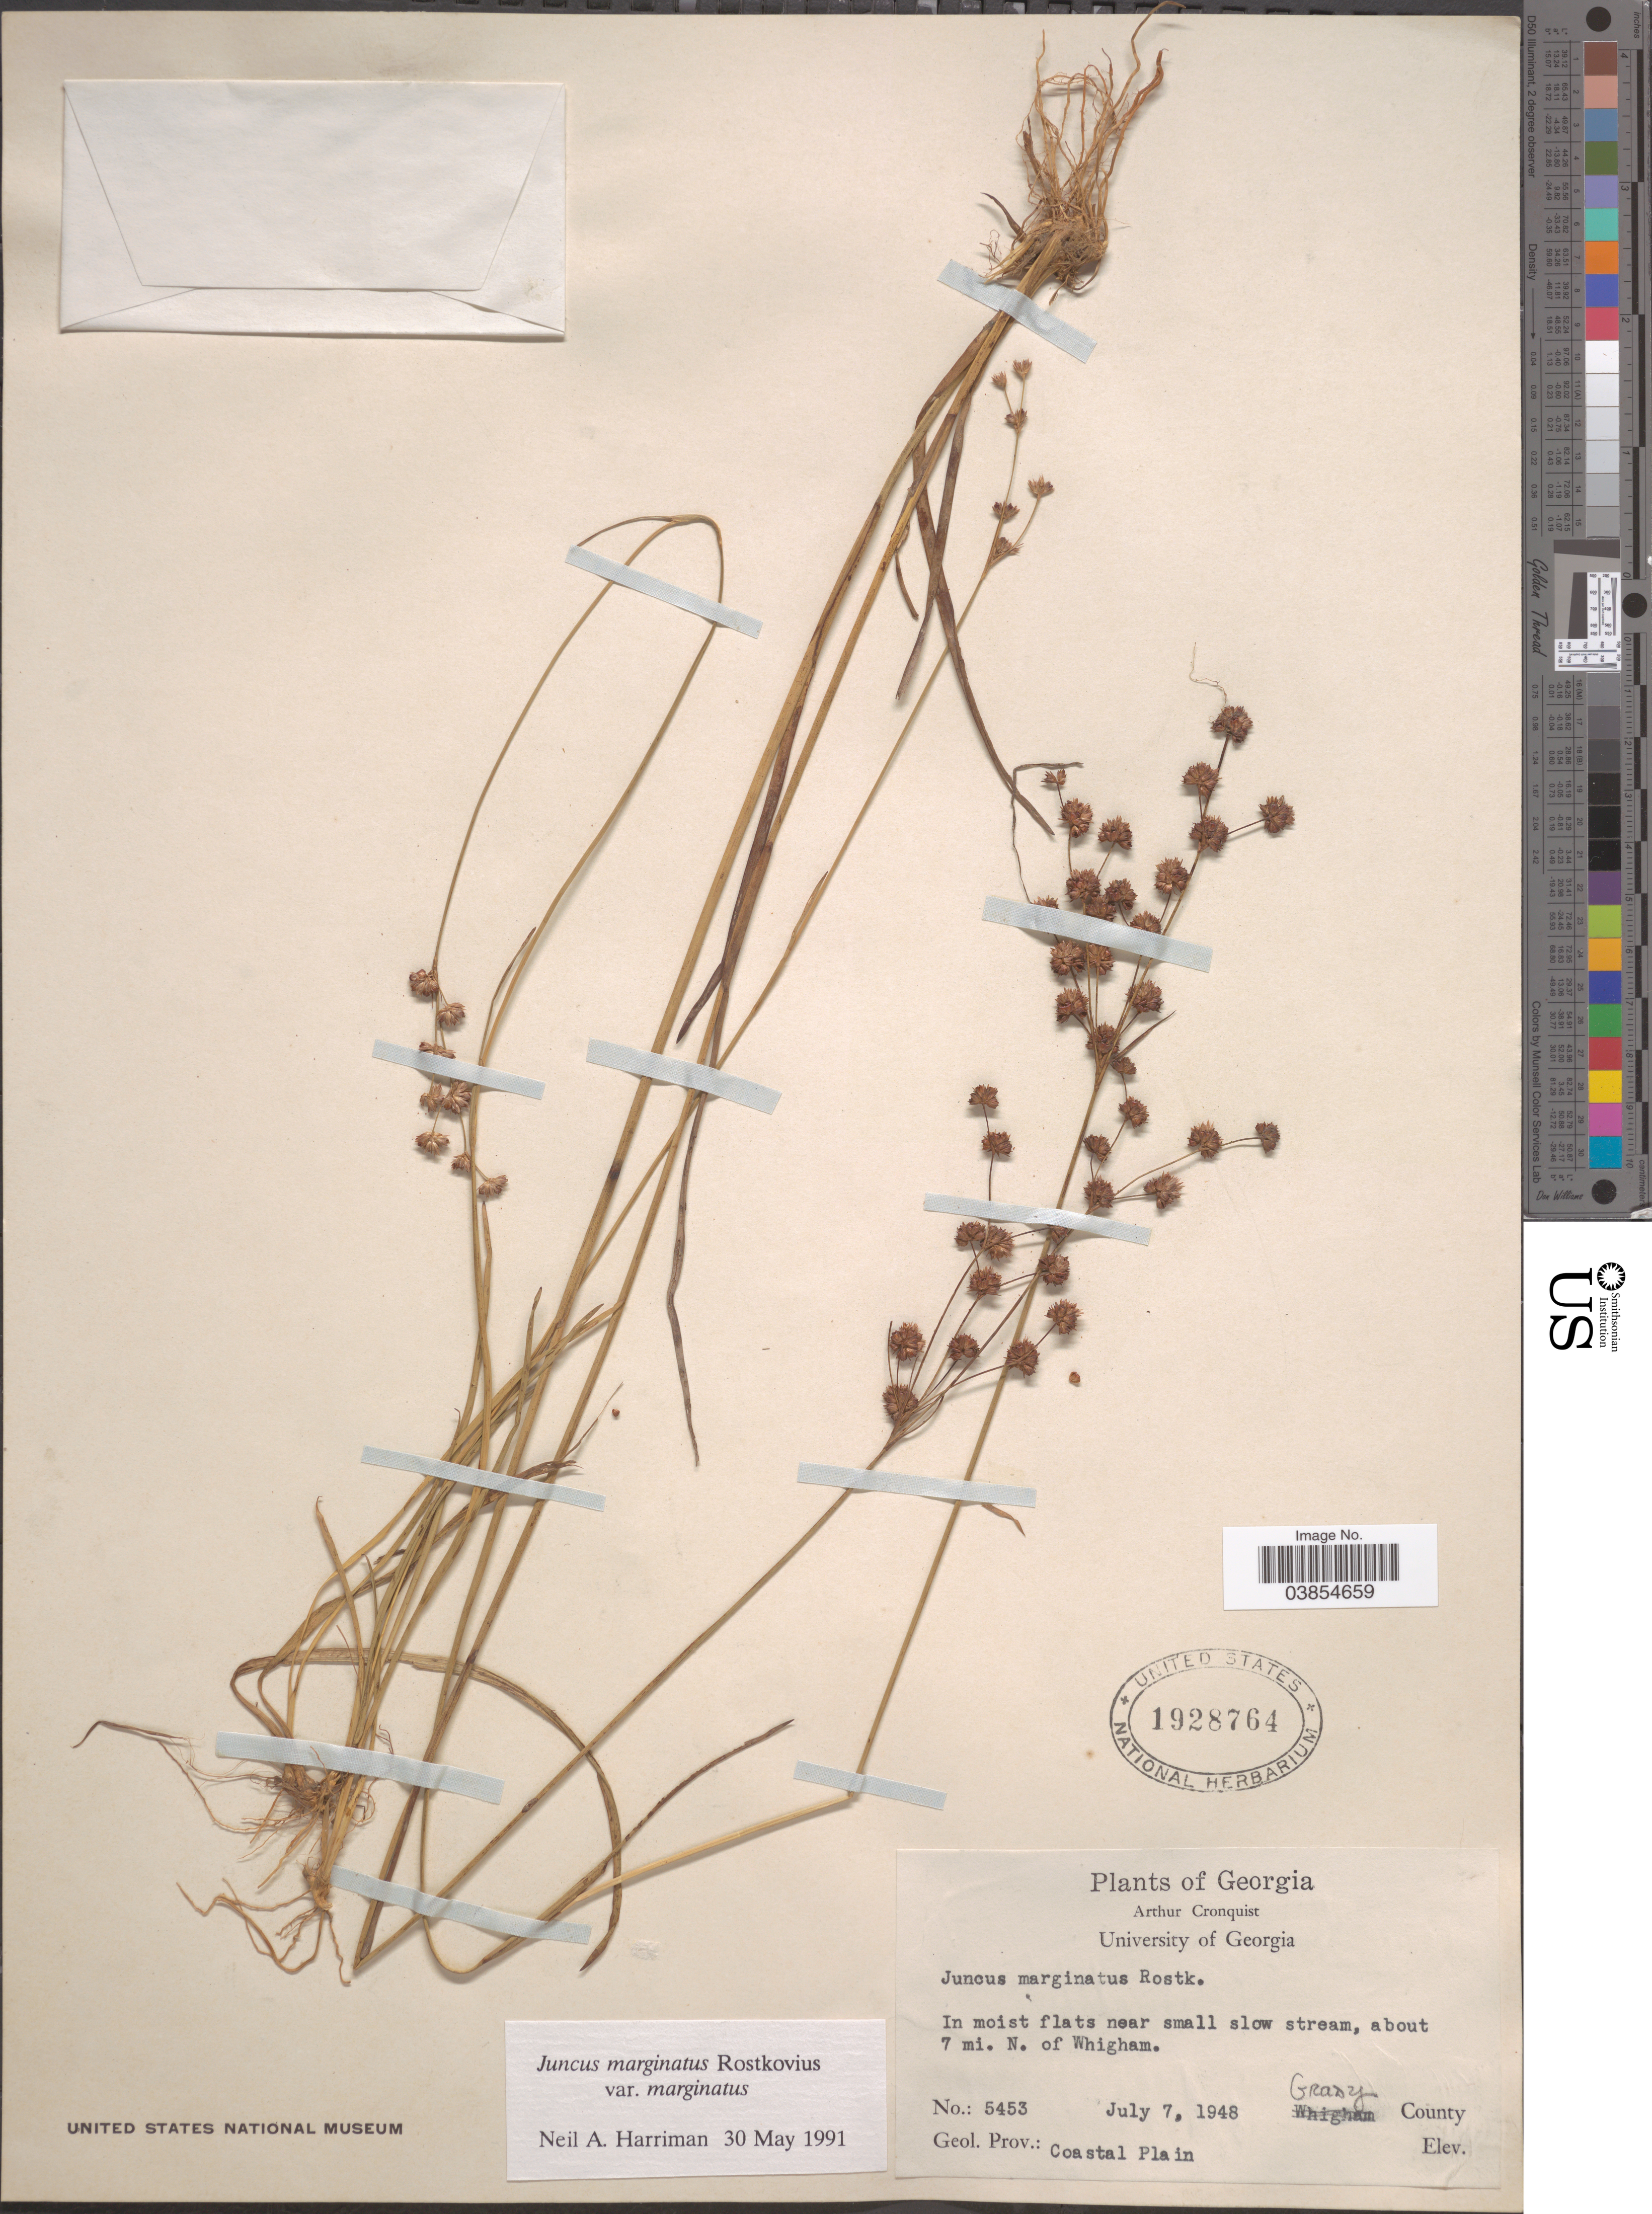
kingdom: Plantae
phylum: Tracheophyta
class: Liliopsida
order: Poales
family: Juncaceae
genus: Juncus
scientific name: Juncus marginatus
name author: Rostk.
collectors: A. J. Cronquist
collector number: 5453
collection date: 1948-07-07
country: United States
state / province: Georgia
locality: In moist flats near small slow stream, about 7 mi. N. of Whigham. Grady County. Geol. Prov.: Coastal Plain.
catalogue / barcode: US 1928764